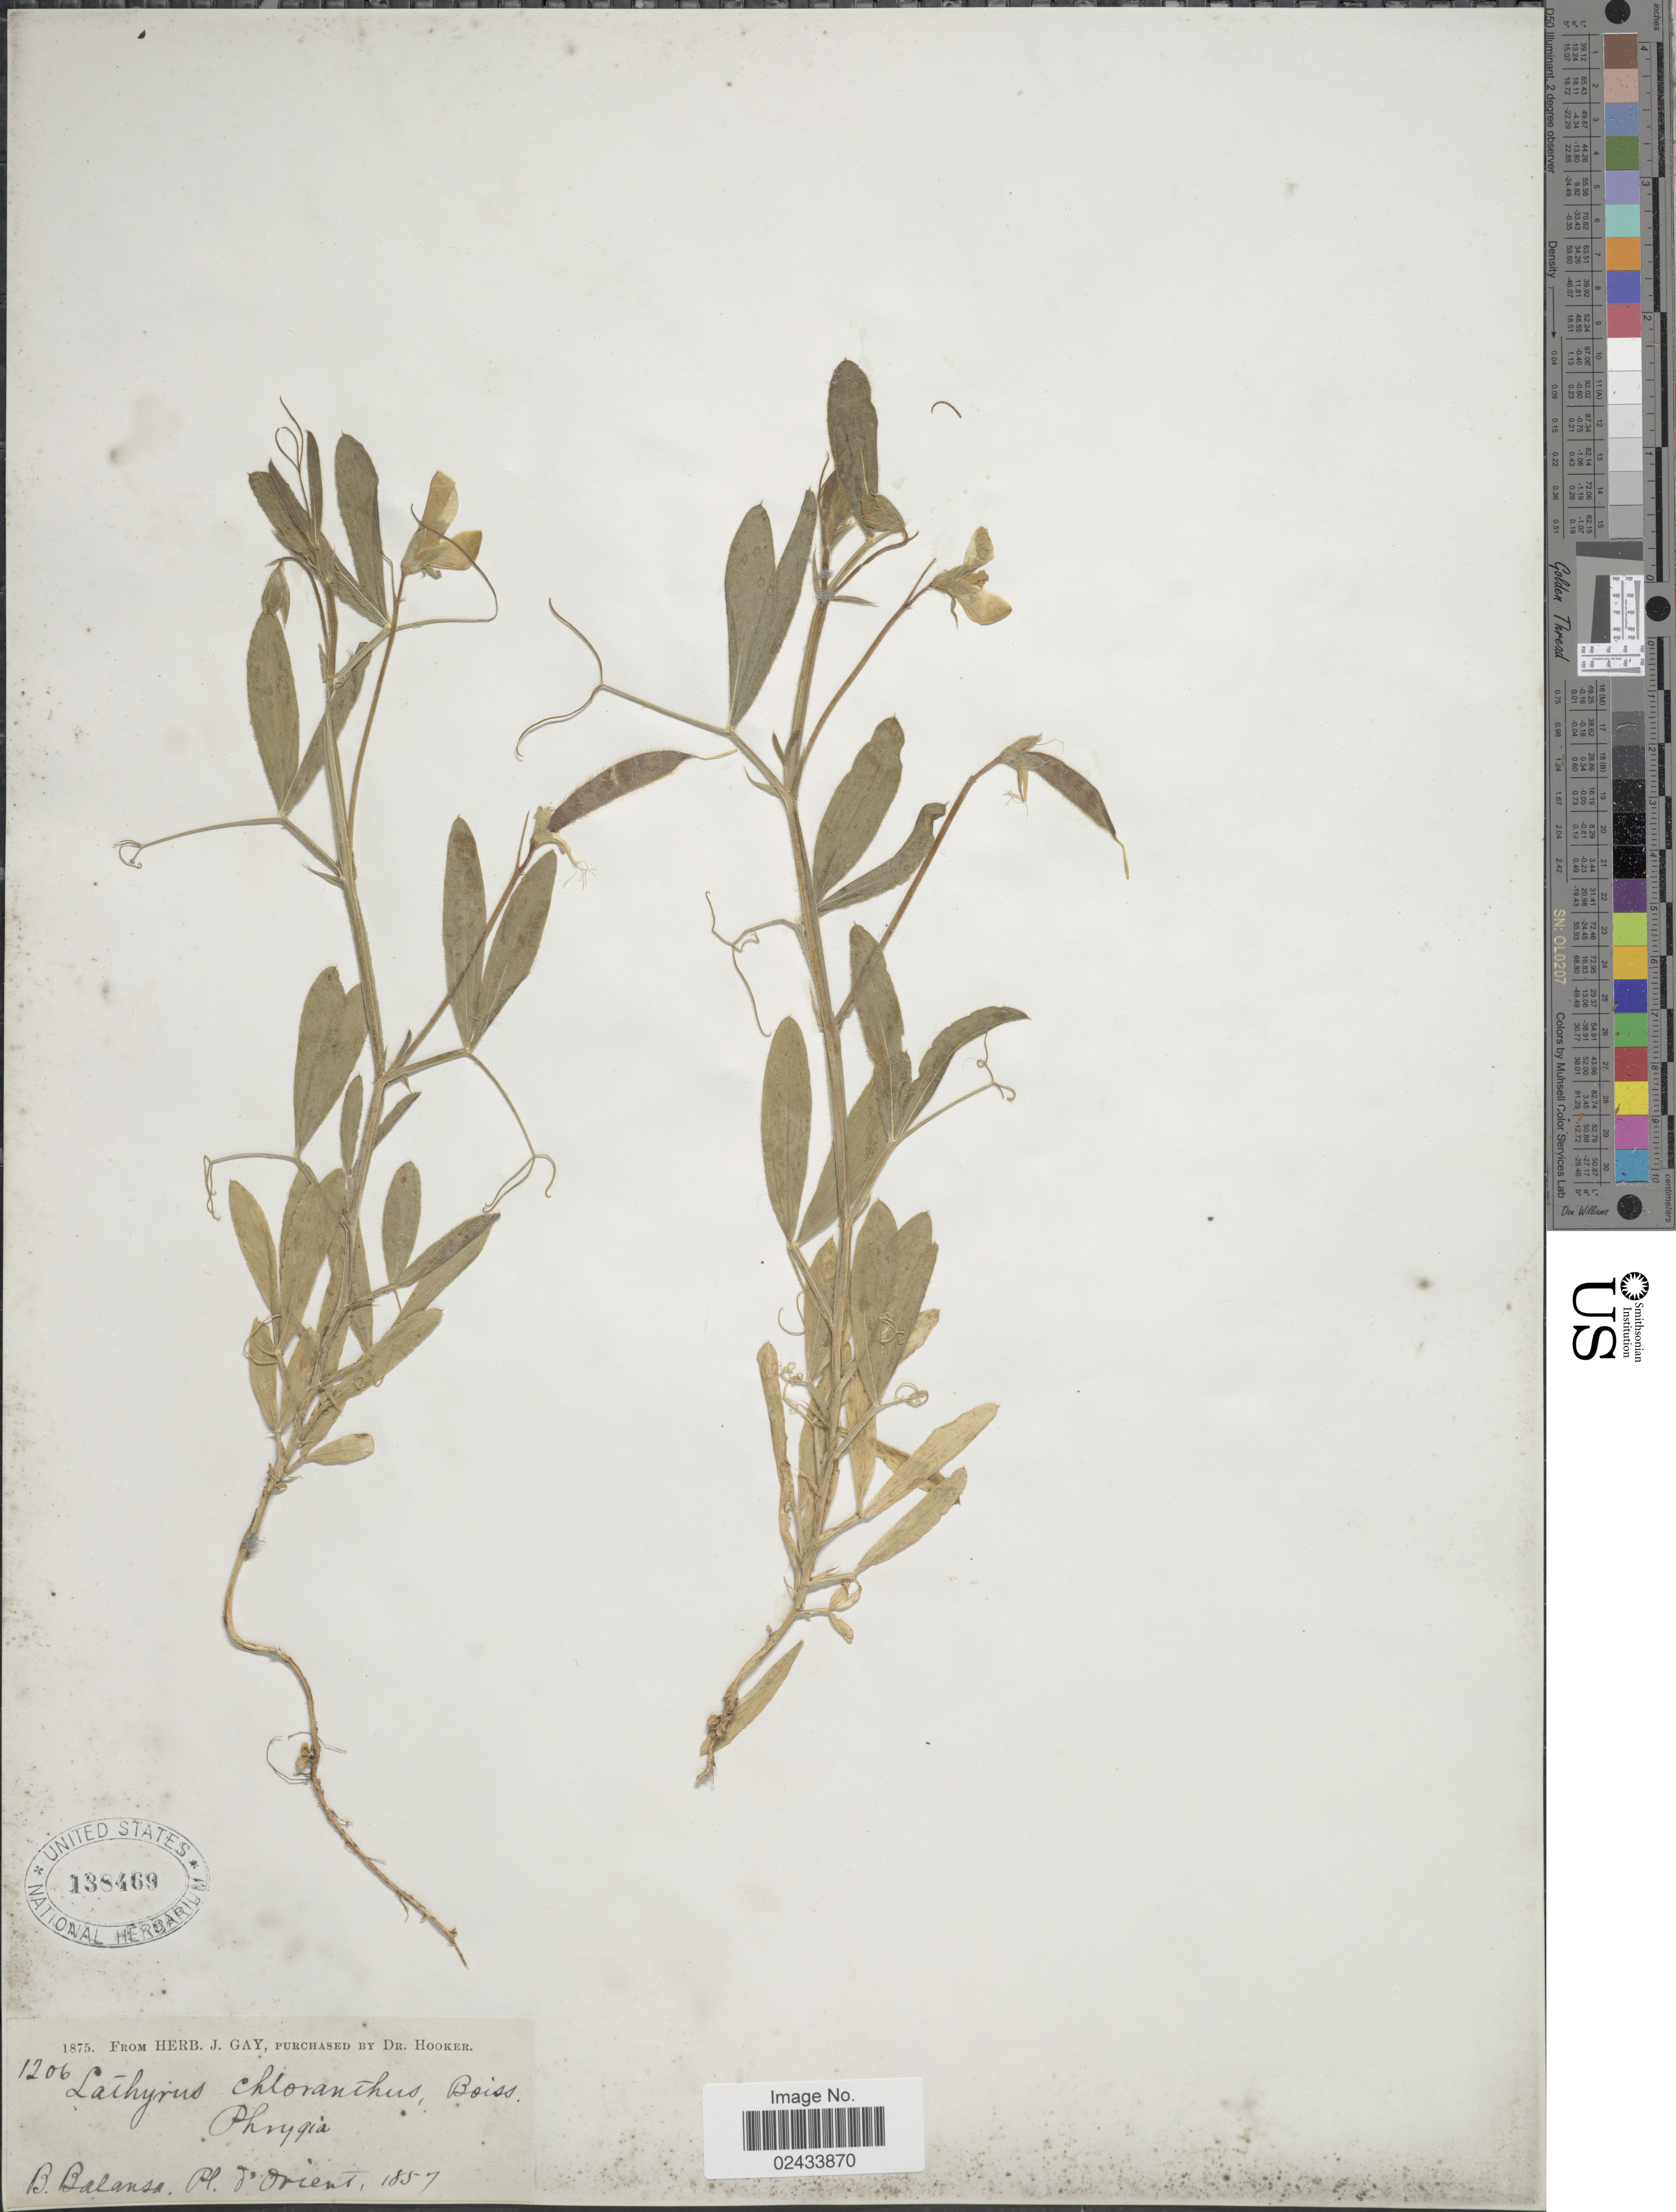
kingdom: Plantae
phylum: Tracheophyta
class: Magnoliopsida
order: Fabales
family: Fabaceae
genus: Lathyrus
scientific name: Lathyrus chloranthus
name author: Boiss. & Balansa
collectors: B. Balansa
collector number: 1206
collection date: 1857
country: Turkey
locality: D'Orient, Phrygia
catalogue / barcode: US 138469